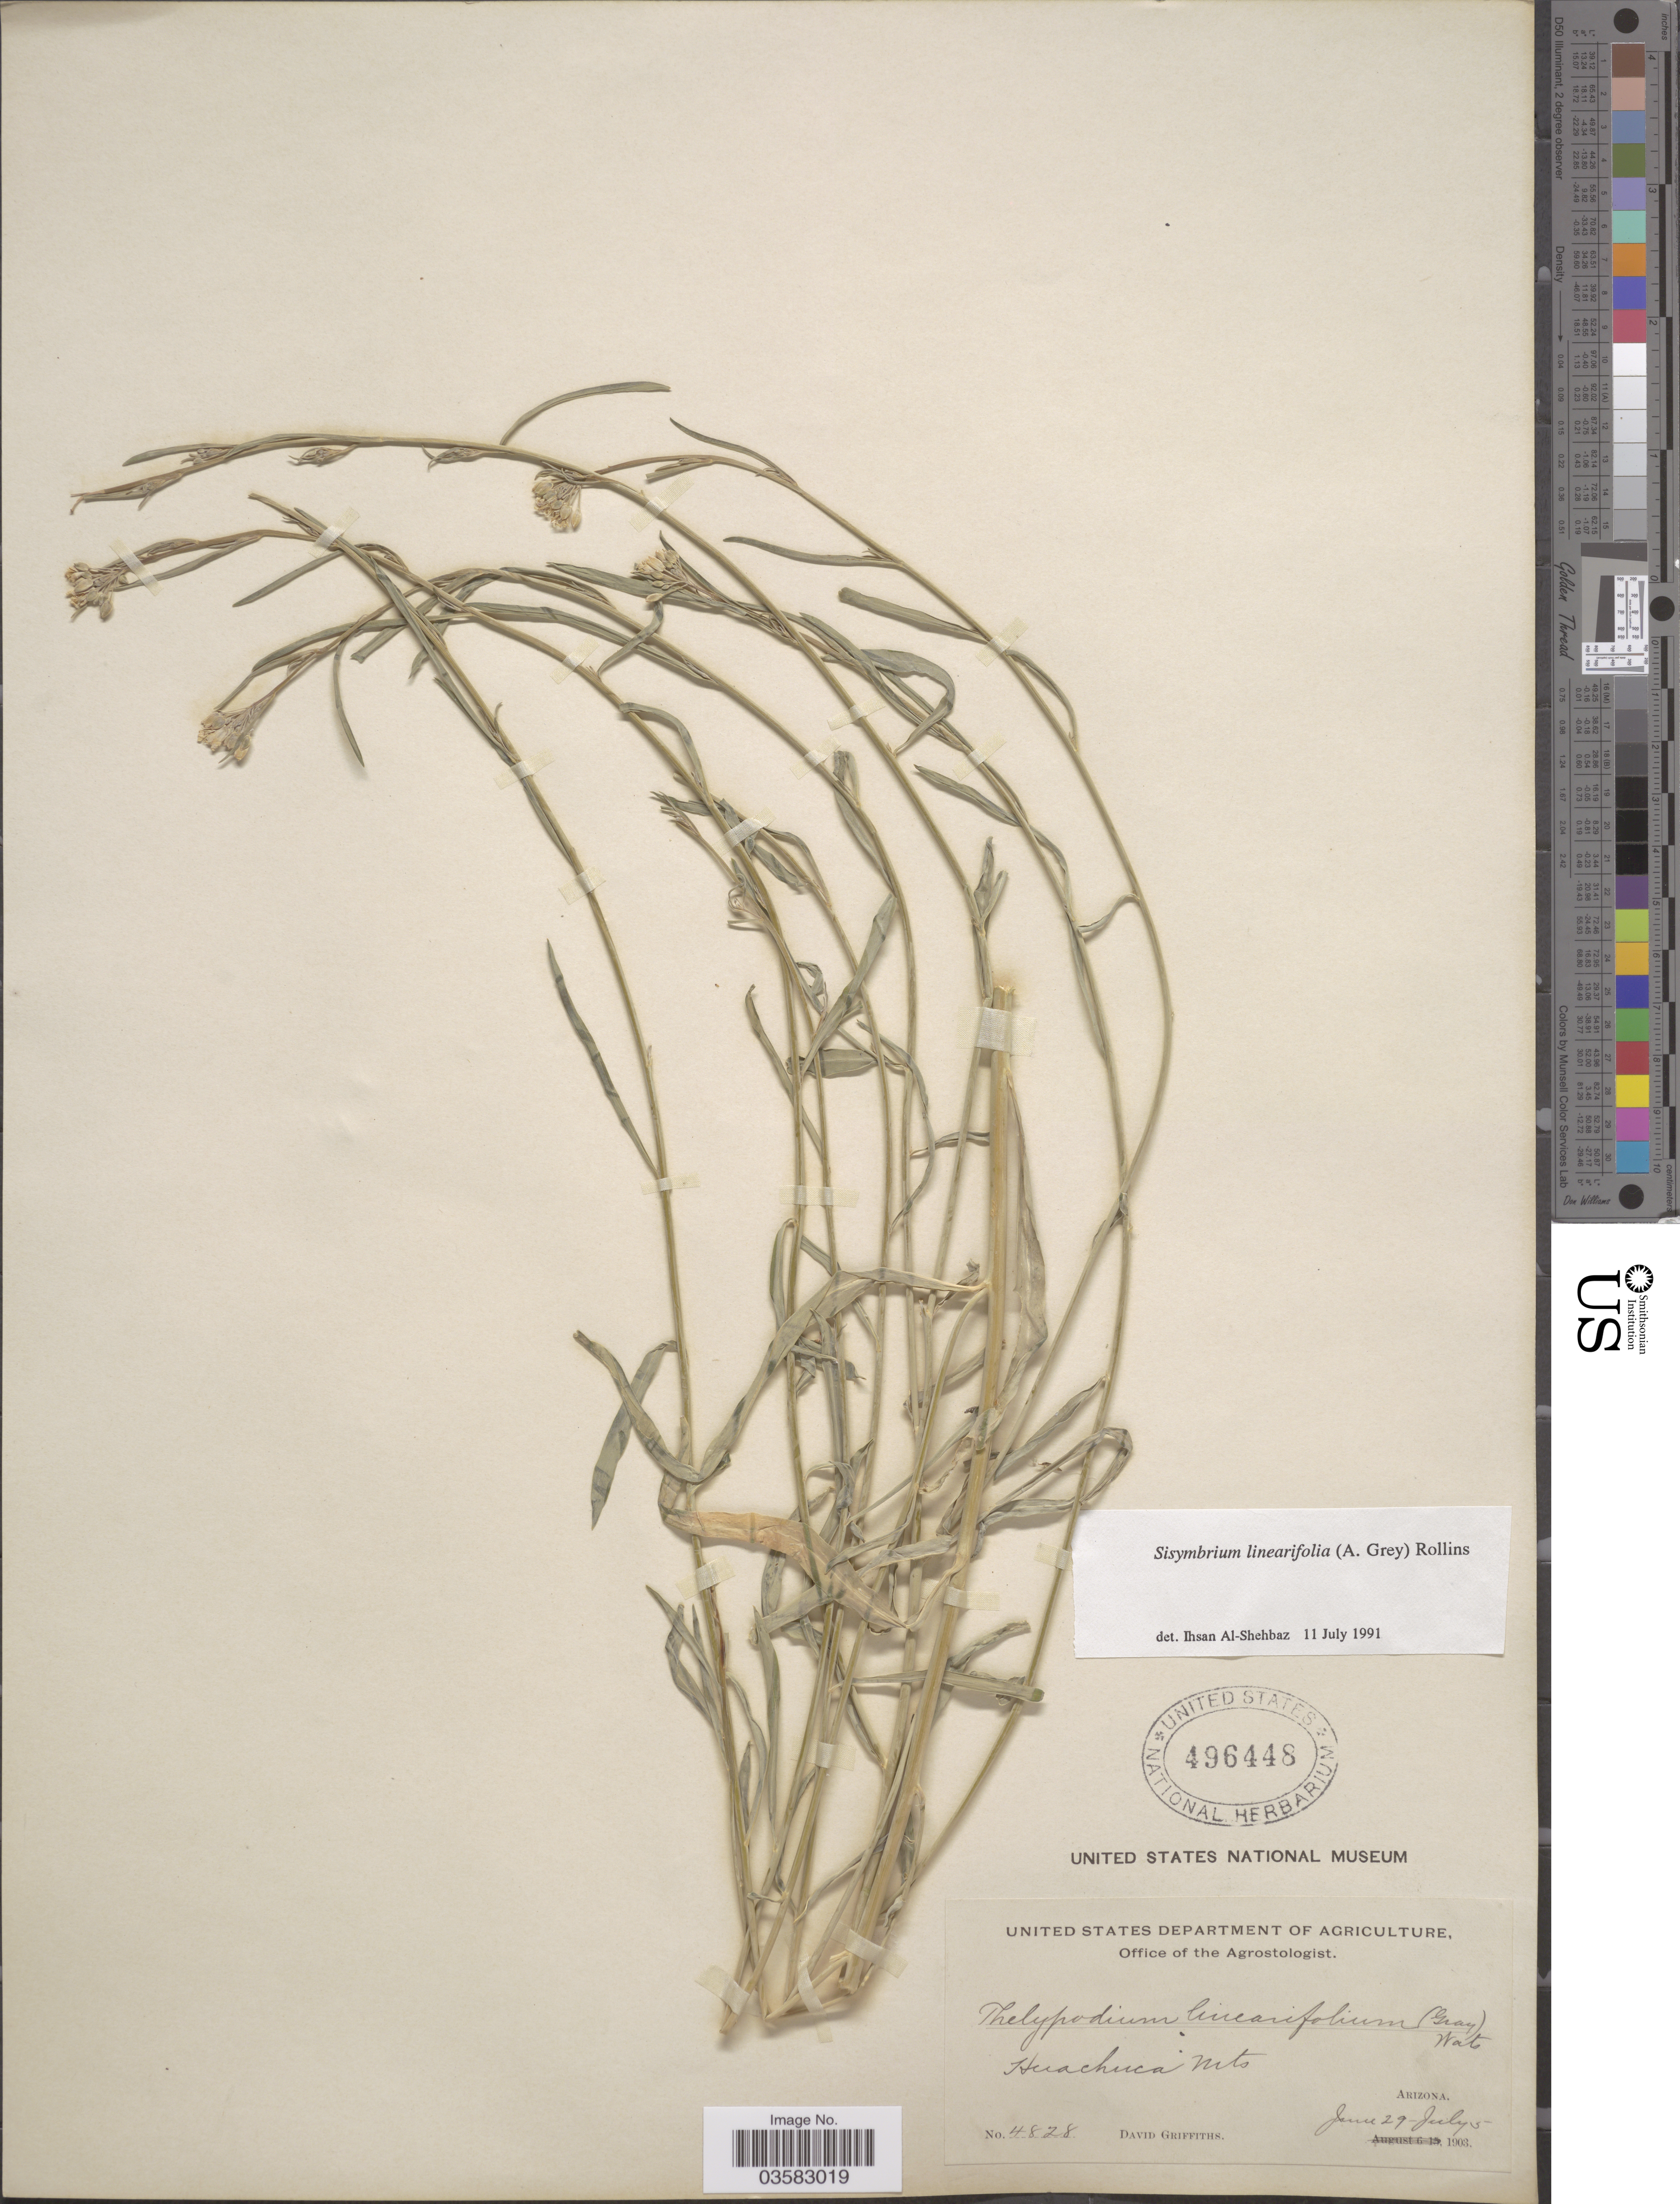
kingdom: Plantae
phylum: Tracheophyta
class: Magnoliopsida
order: Brassicales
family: Brassicaceae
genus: Sisymbrium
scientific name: Sisymbrium linearifolium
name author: (A. Gray) Payson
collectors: D. Griffiths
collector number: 4828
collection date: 1903-06-29/1903-07-05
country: United States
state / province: Arizona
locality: Huachuca mts.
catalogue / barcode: US 496448